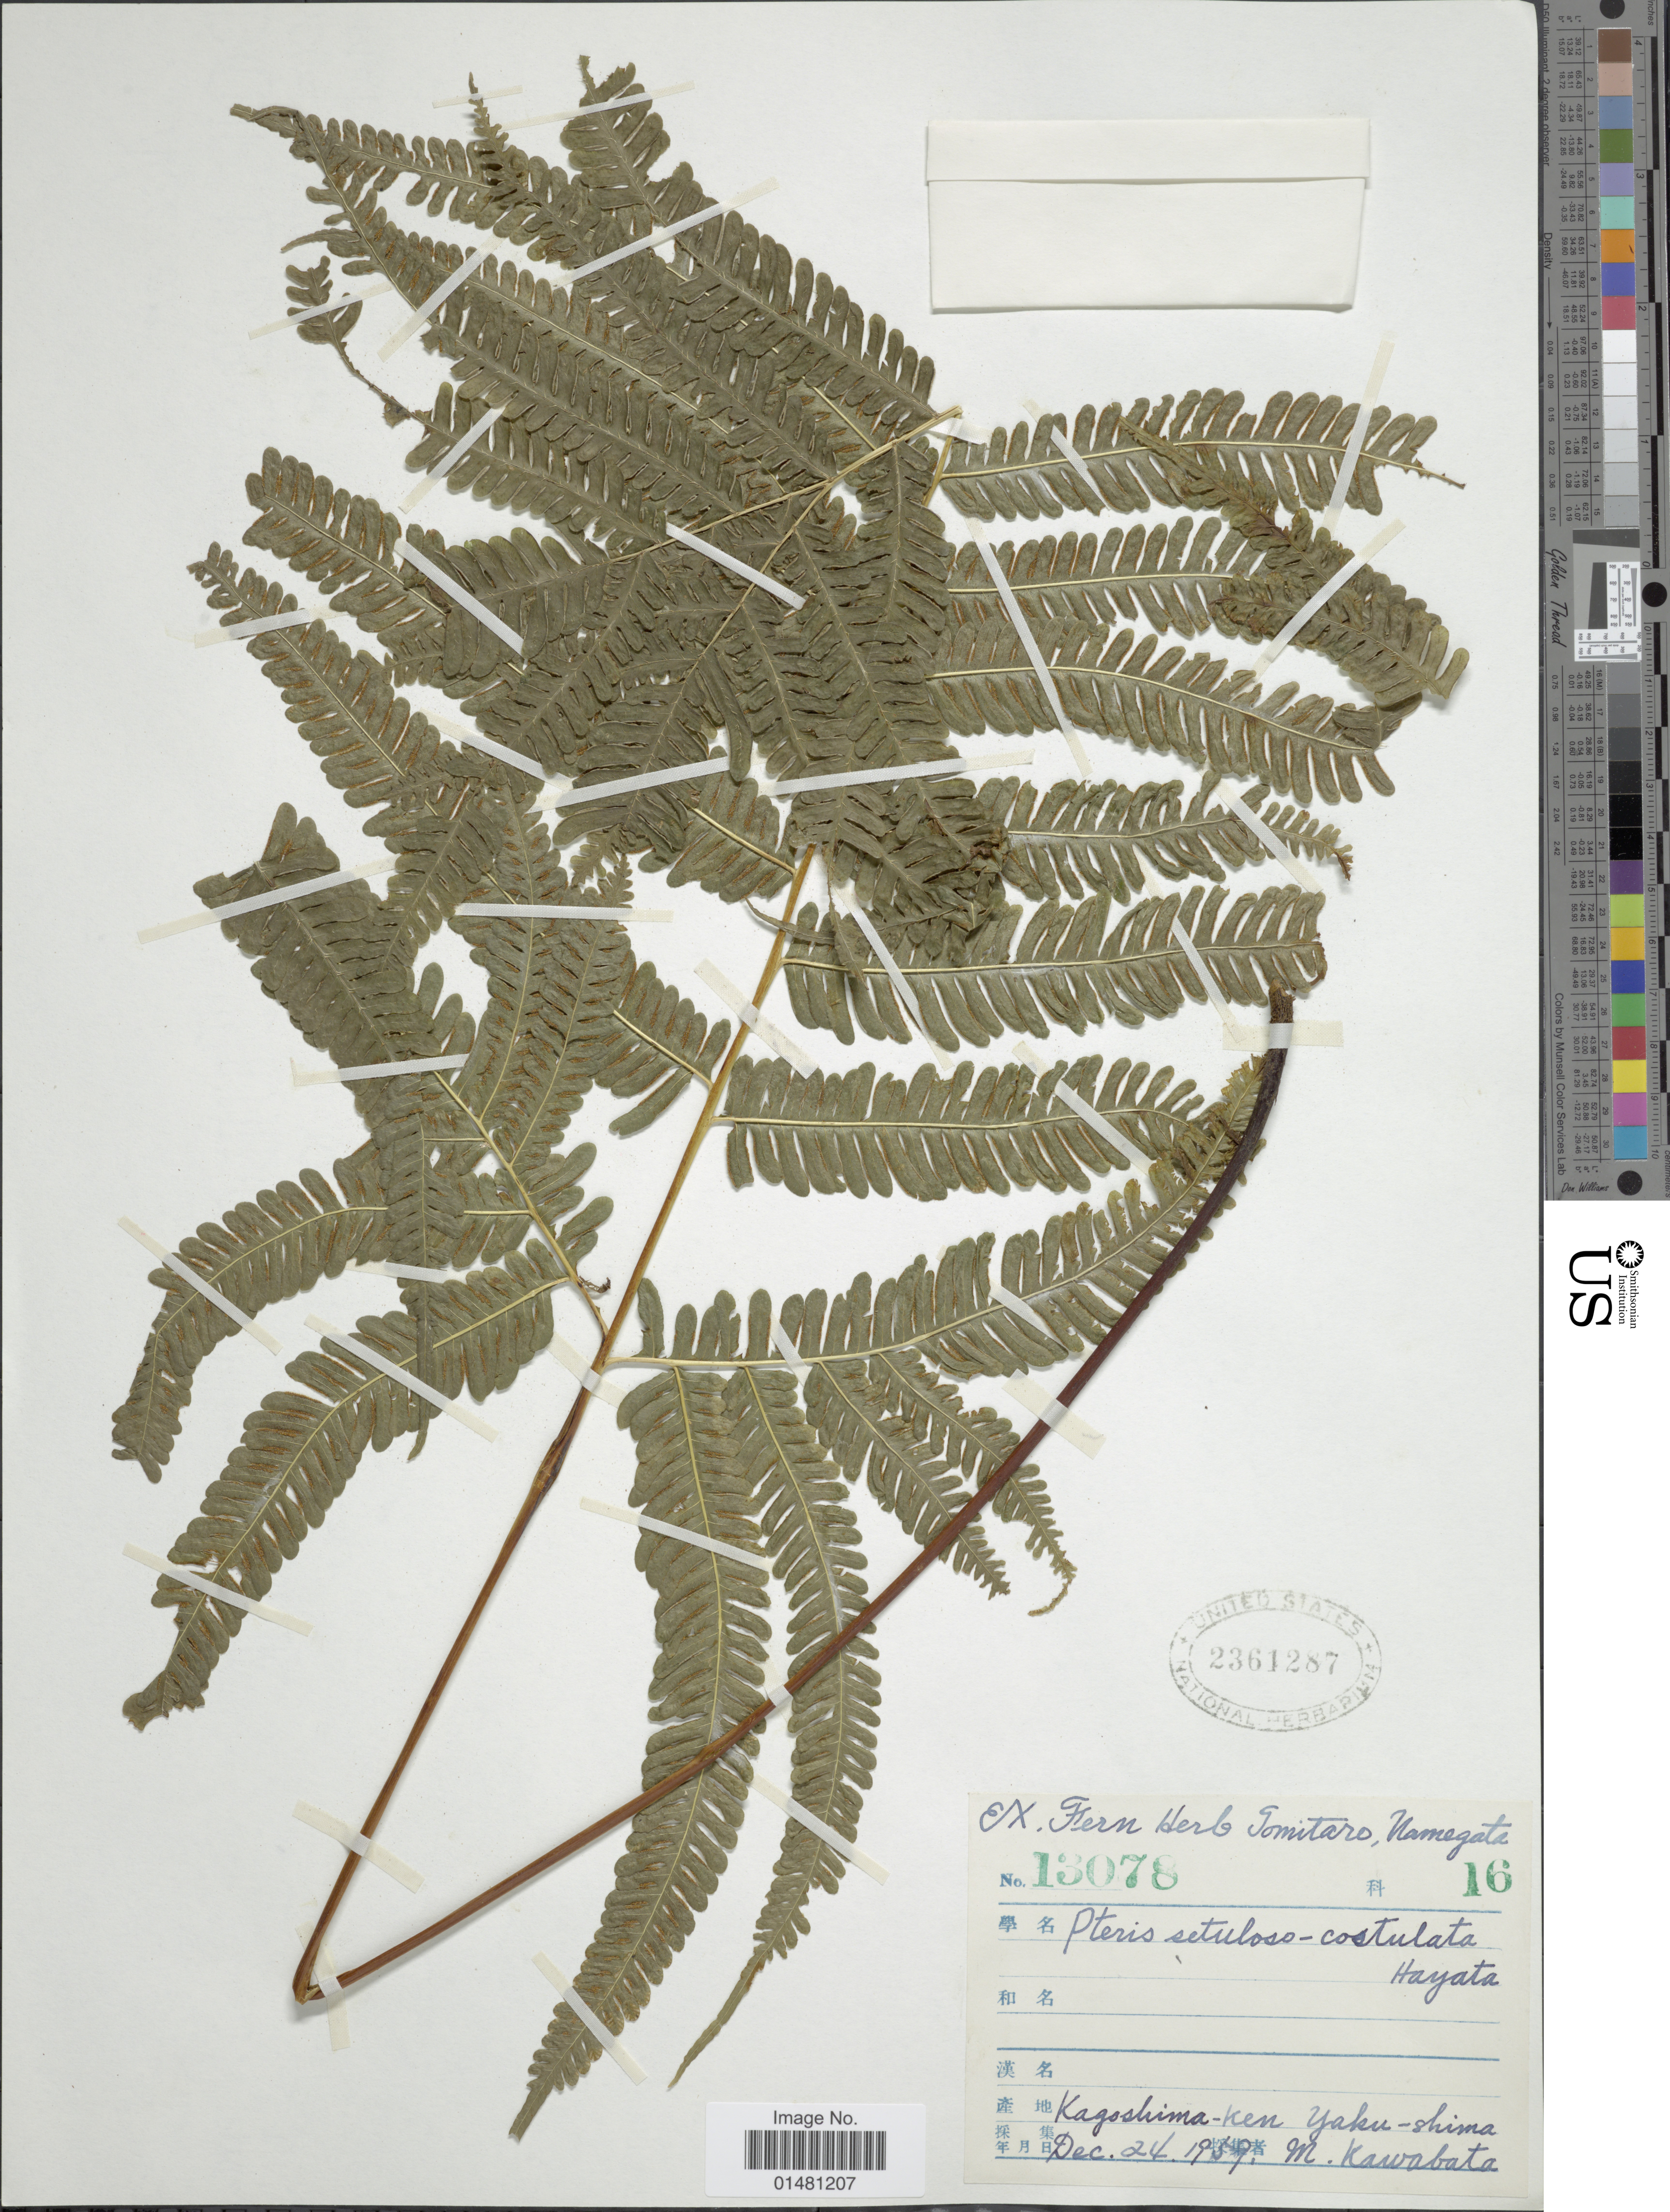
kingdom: Plantae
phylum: Tracheophyta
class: Polypodiopsida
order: Polypodiales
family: Pteridaceae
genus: Pteris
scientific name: Pteris setulosocostulata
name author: Hayata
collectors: M. Kawabata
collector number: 13078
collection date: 1959-12-24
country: Japan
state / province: Kagosima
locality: Kagoshima-Ken, Yaku-shima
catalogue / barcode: US 2361287